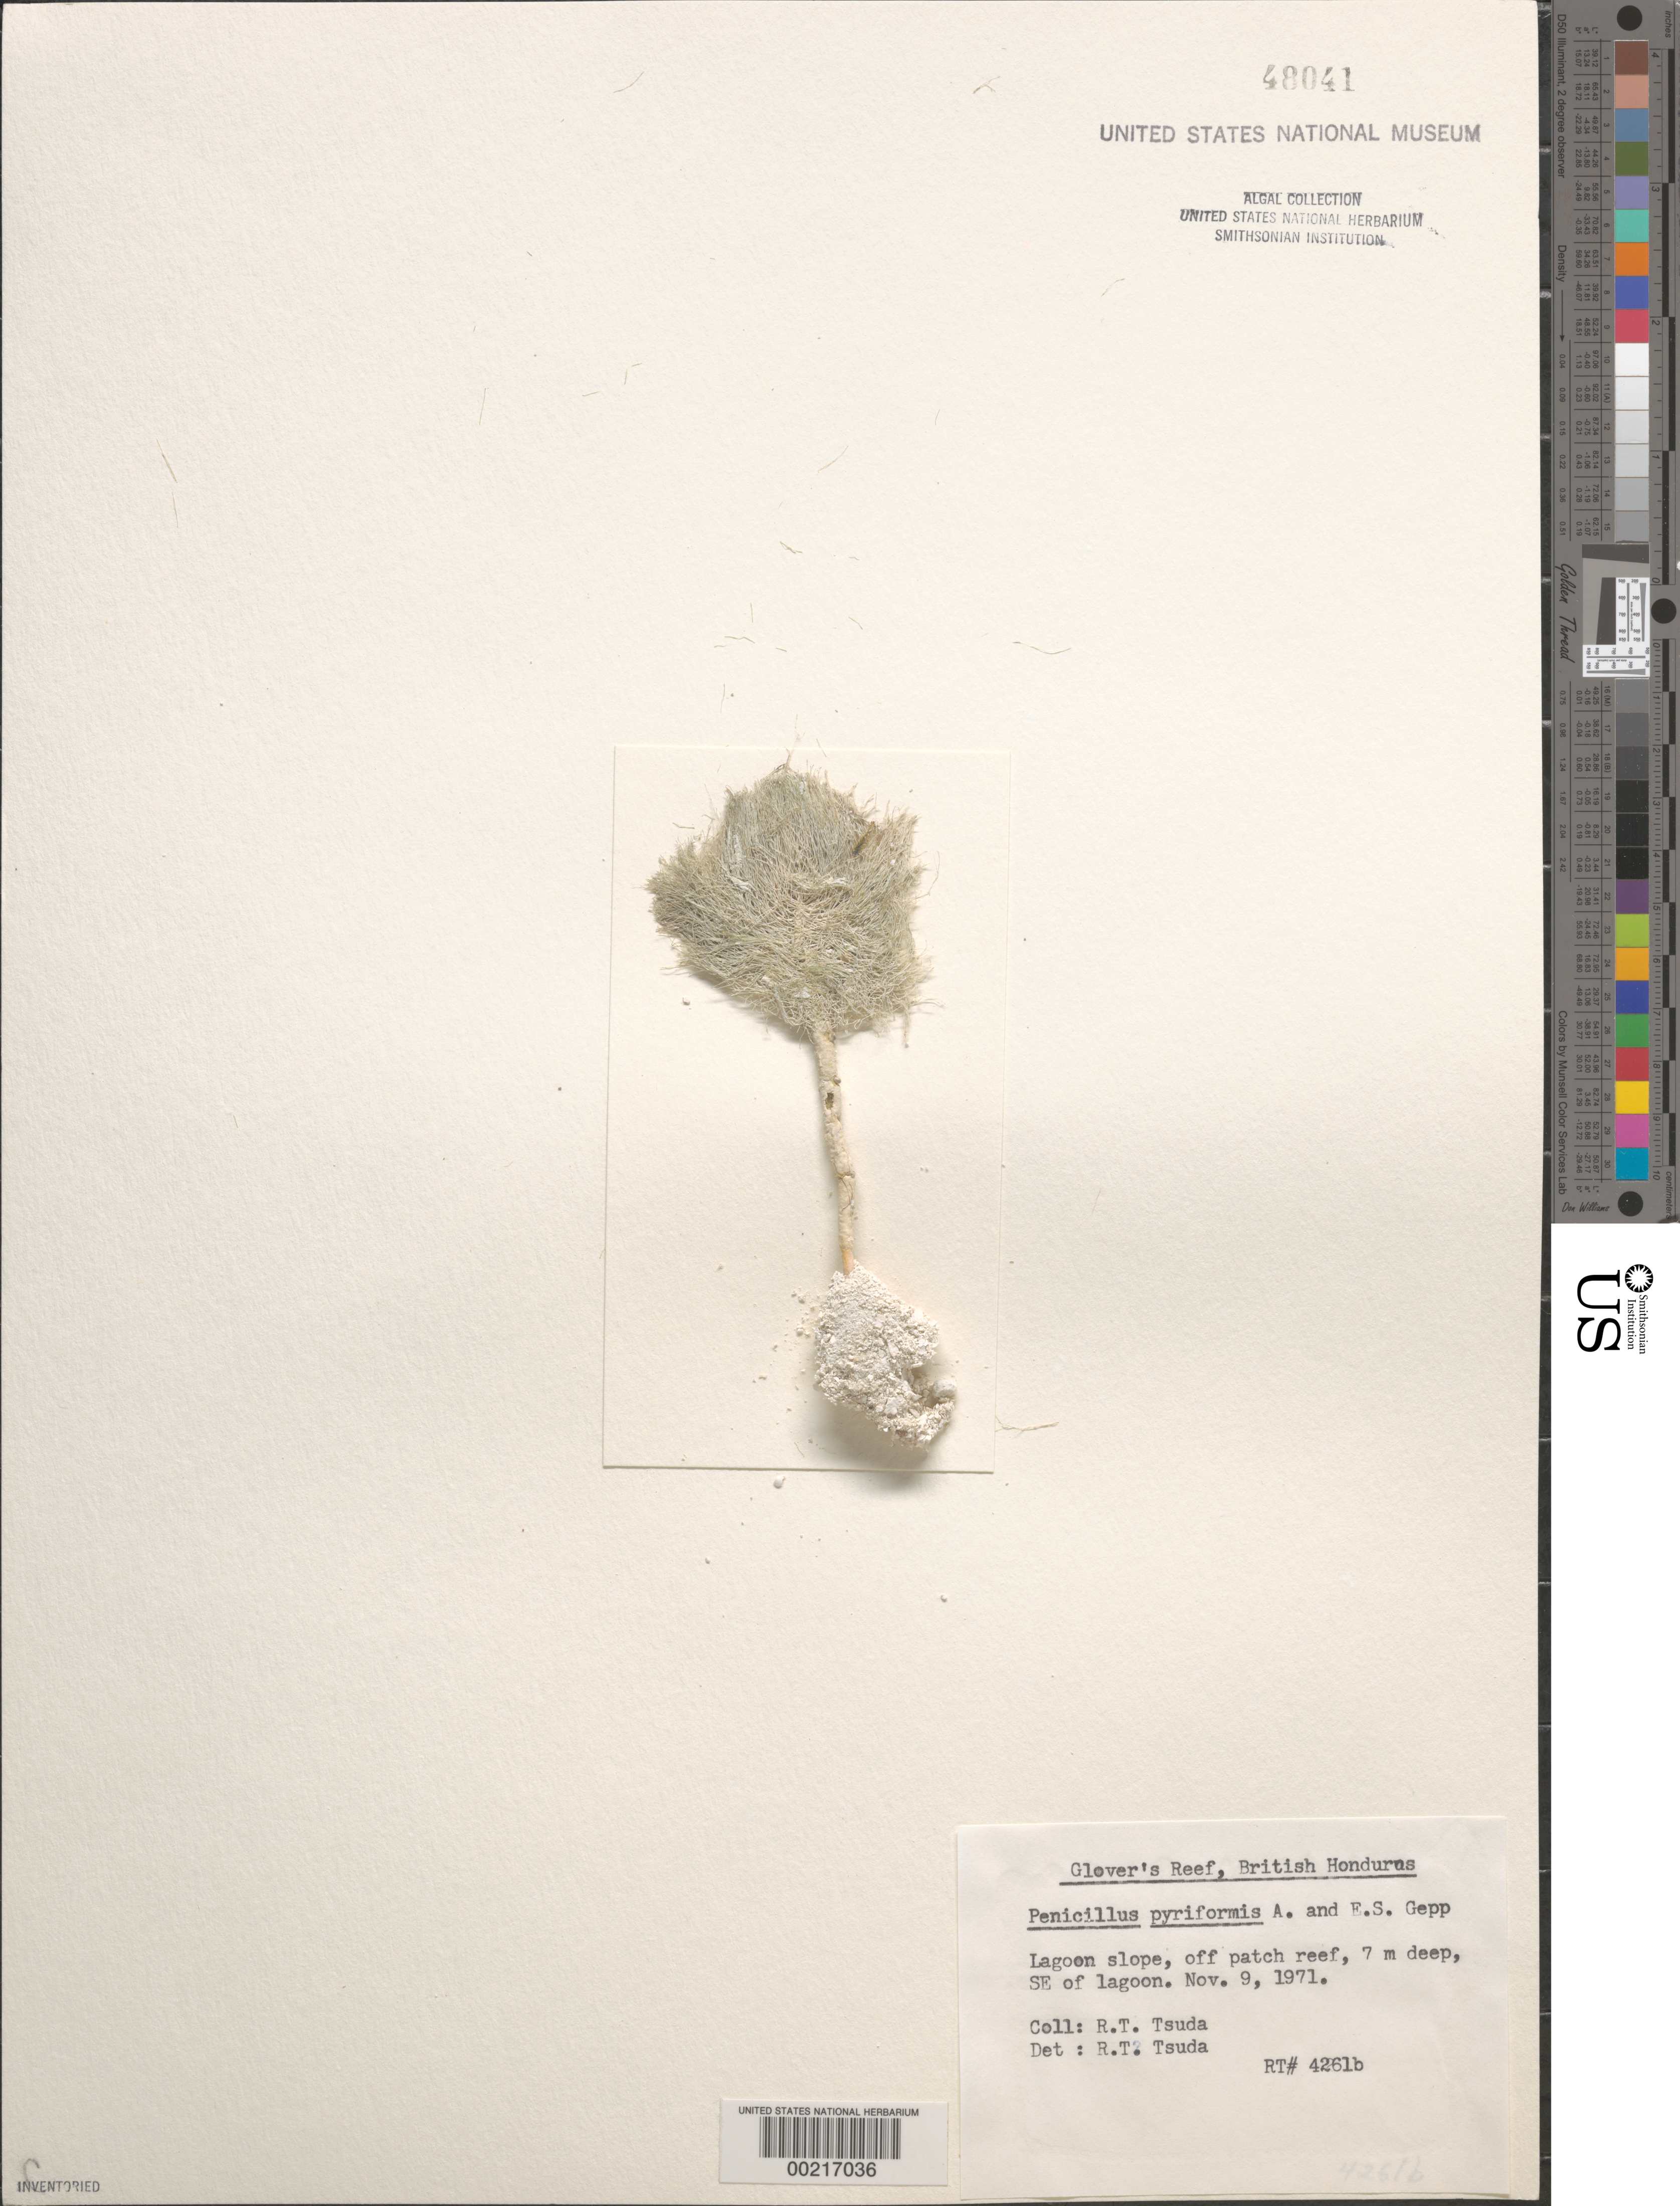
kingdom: Plantae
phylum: Chlorophyta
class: Ulvophyceae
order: Bryopsidales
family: Udoteaceae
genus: Penicillus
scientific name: Penicillus pyriformis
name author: A. Gepp & E. Gepp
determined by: Tsuda, R. T.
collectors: R. Tsuda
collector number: Rt 4261b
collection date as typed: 09 Nov 1971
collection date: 1971-11-09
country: Belize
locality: Glover's Reef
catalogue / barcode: US 48041